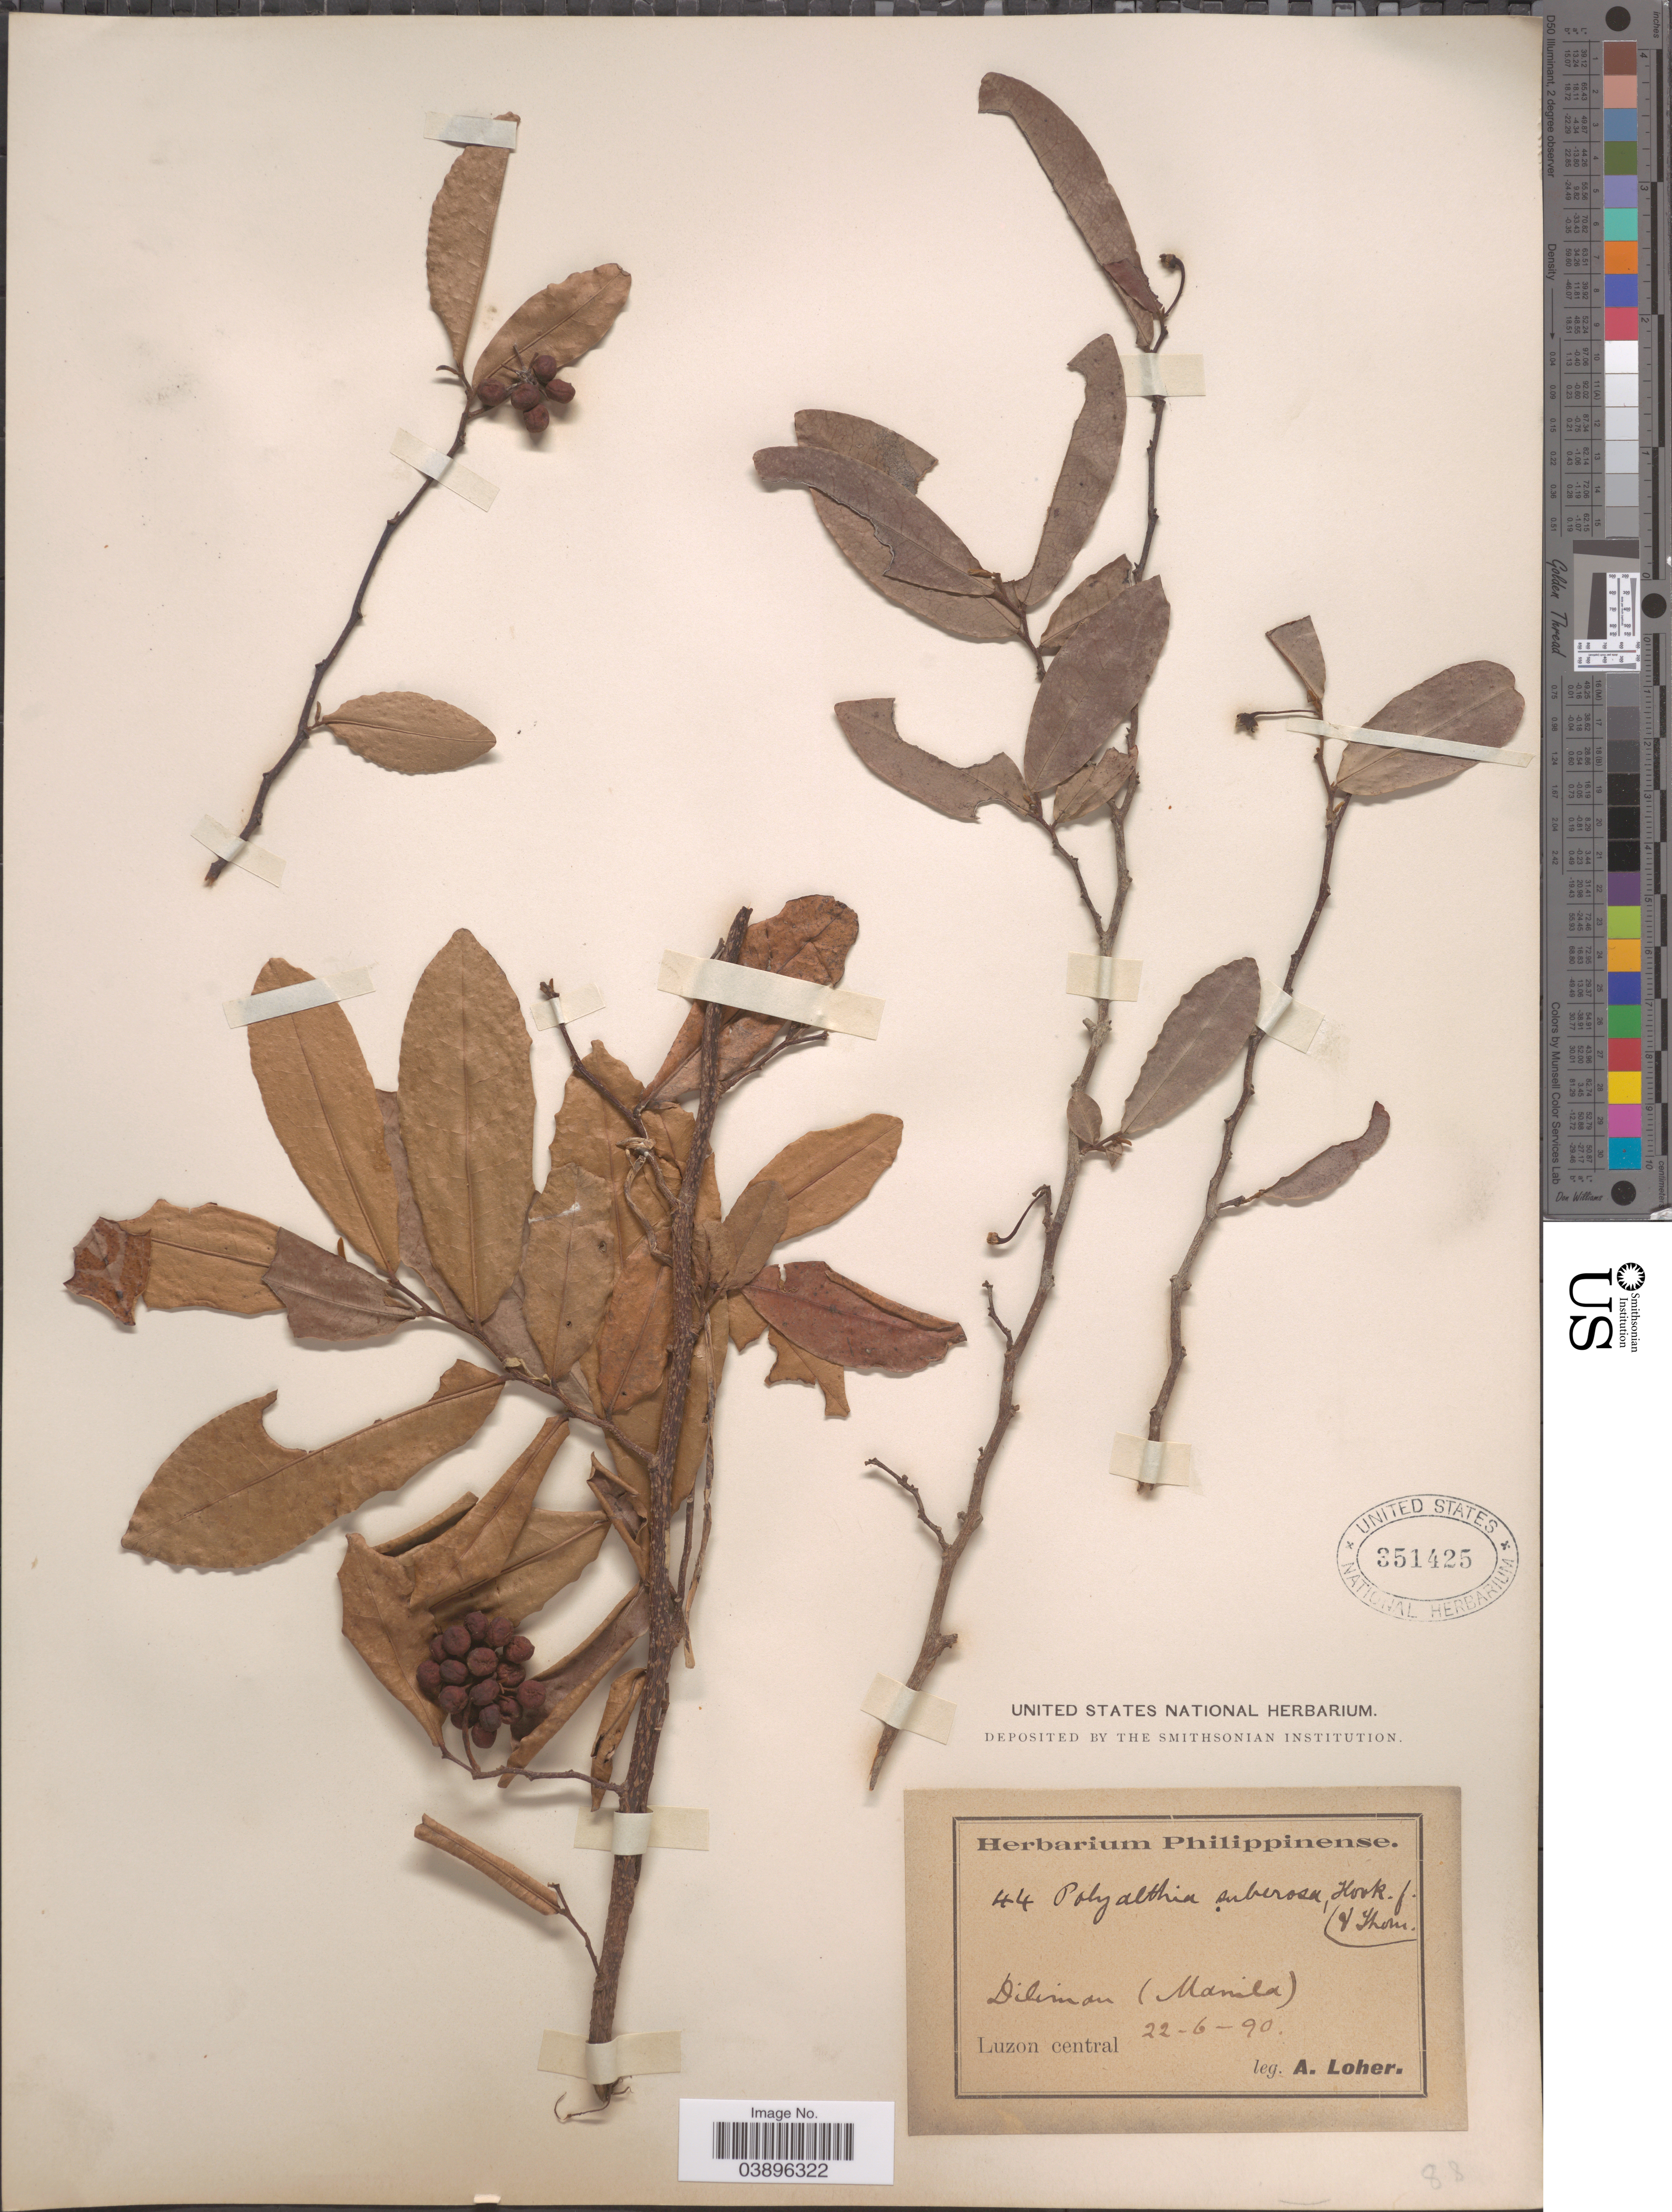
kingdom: Plantae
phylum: Tracheophyta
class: Magnoliopsida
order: Magnoliales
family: Annonaceae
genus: Polyalthia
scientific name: Polyalthia suberosa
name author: (Roxb.) Thwaites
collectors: A. Loher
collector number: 44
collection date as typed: Transcribed d/m/y: 22/6/90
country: Philippines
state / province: Central Luzon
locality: Diliman (Manila). Luzon central.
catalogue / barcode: US 351425